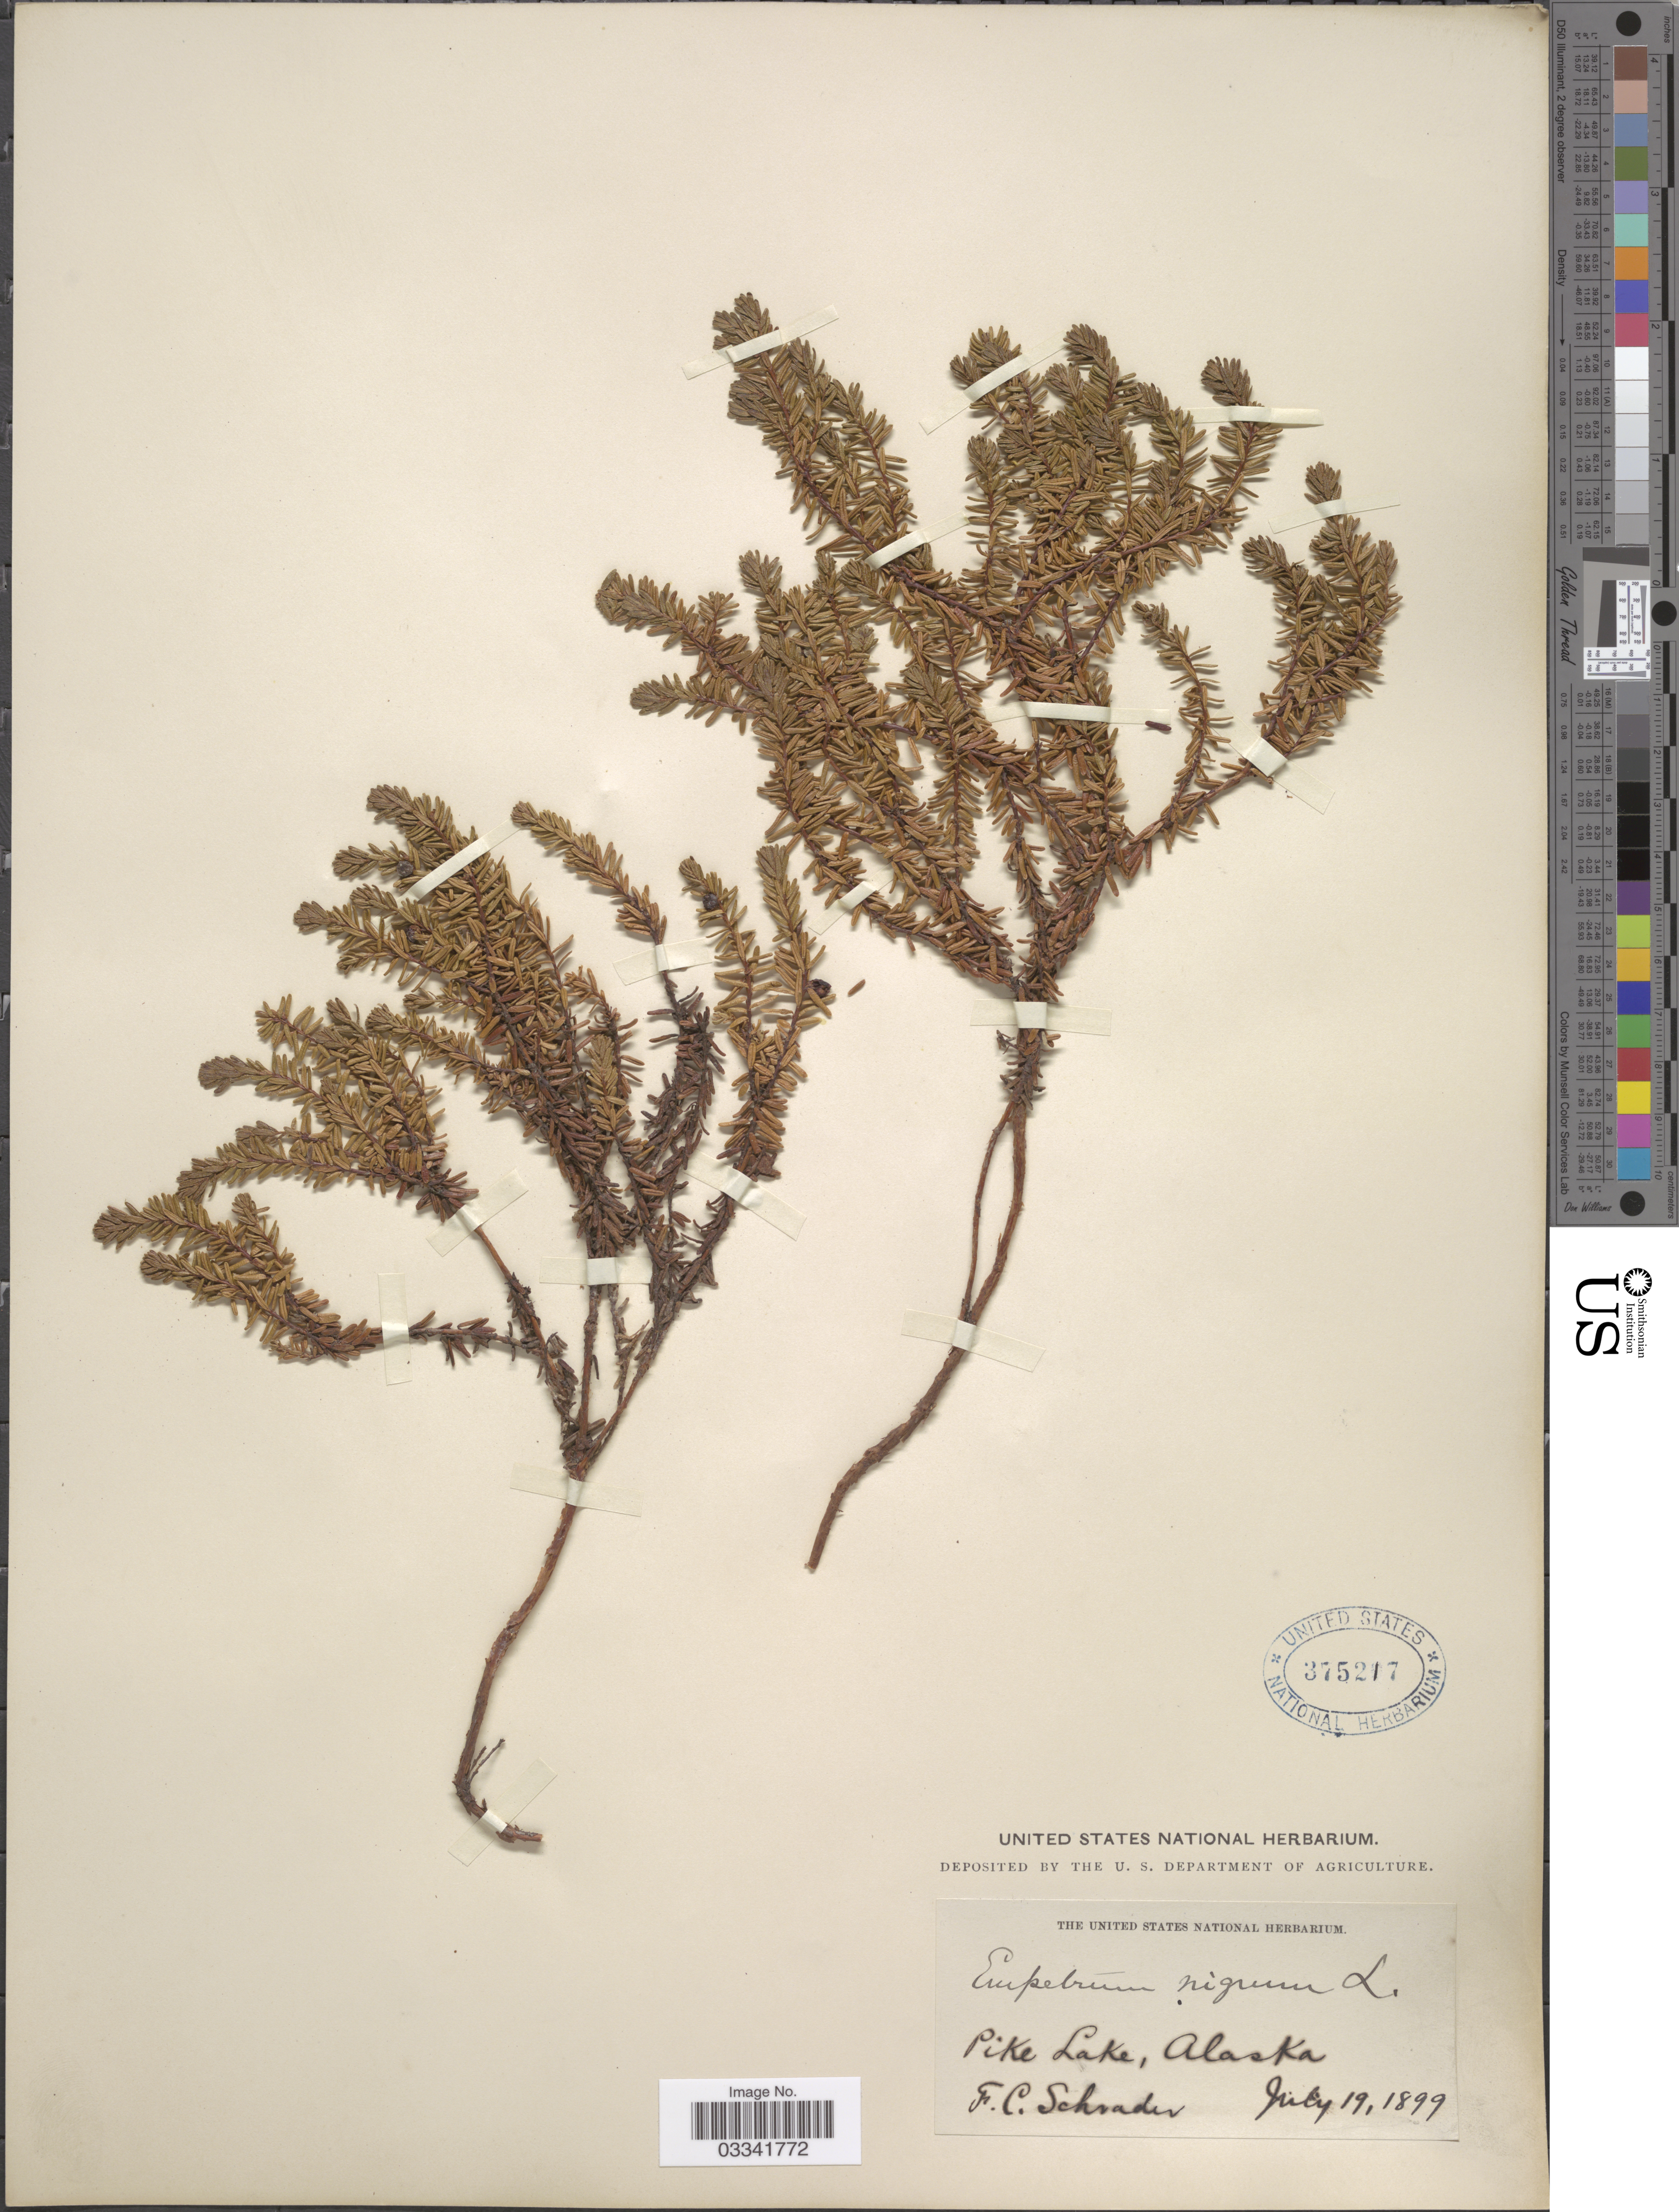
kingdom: Plantae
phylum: Tracheophyta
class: Magnoliopsida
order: Ericales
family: Ericaceae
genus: Empetrum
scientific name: Empetrum nigrum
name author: L.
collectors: F. C. Schrader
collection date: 1899-07-19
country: United States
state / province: Alaska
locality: Pike Lake.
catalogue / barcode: US 375217